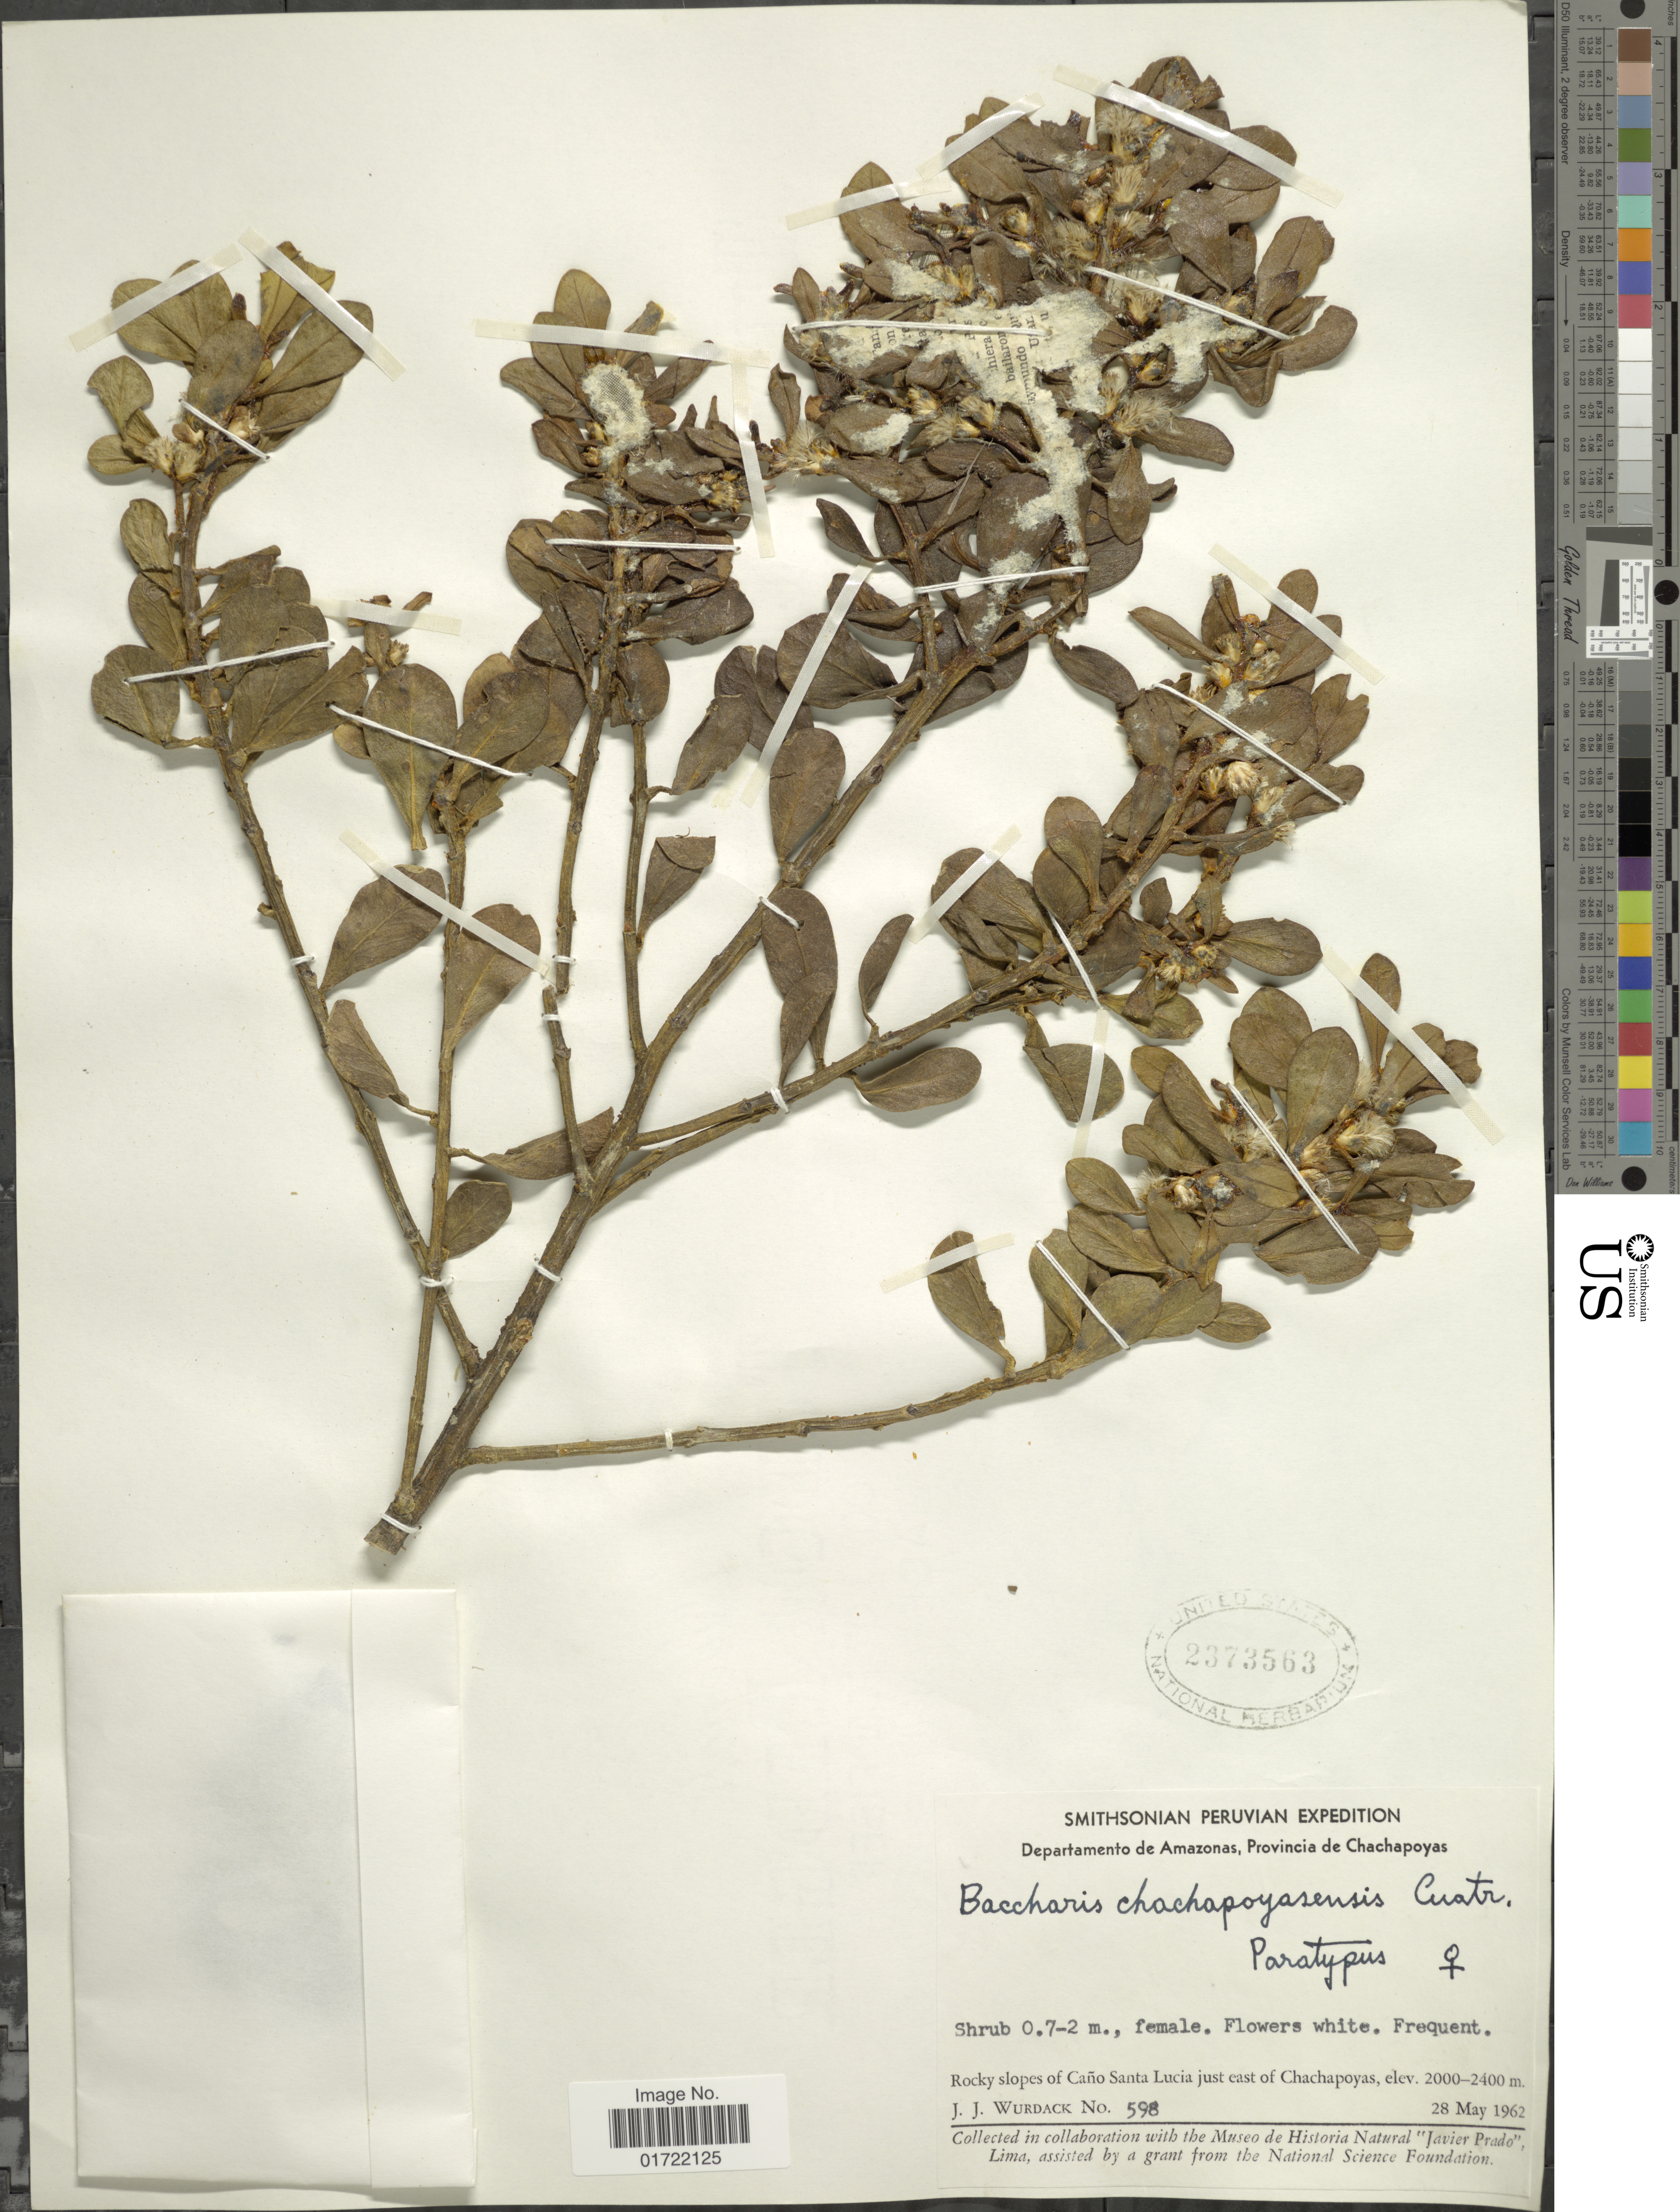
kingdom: Plantae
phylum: Tracheophyta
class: Magnoliopsida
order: Asterales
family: Asteraceae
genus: Baccharis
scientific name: Baccharis chachapoyasensis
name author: Cuatrec.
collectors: J. J. Wurdack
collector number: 598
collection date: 1962-08-25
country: Peru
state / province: Amazonas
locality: Departamento de Amazonas, Provincia de Chachapoyas, Rocky slopes of Caño Santa Lucia just east of Chachapoyas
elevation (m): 2000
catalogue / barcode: US 2373563